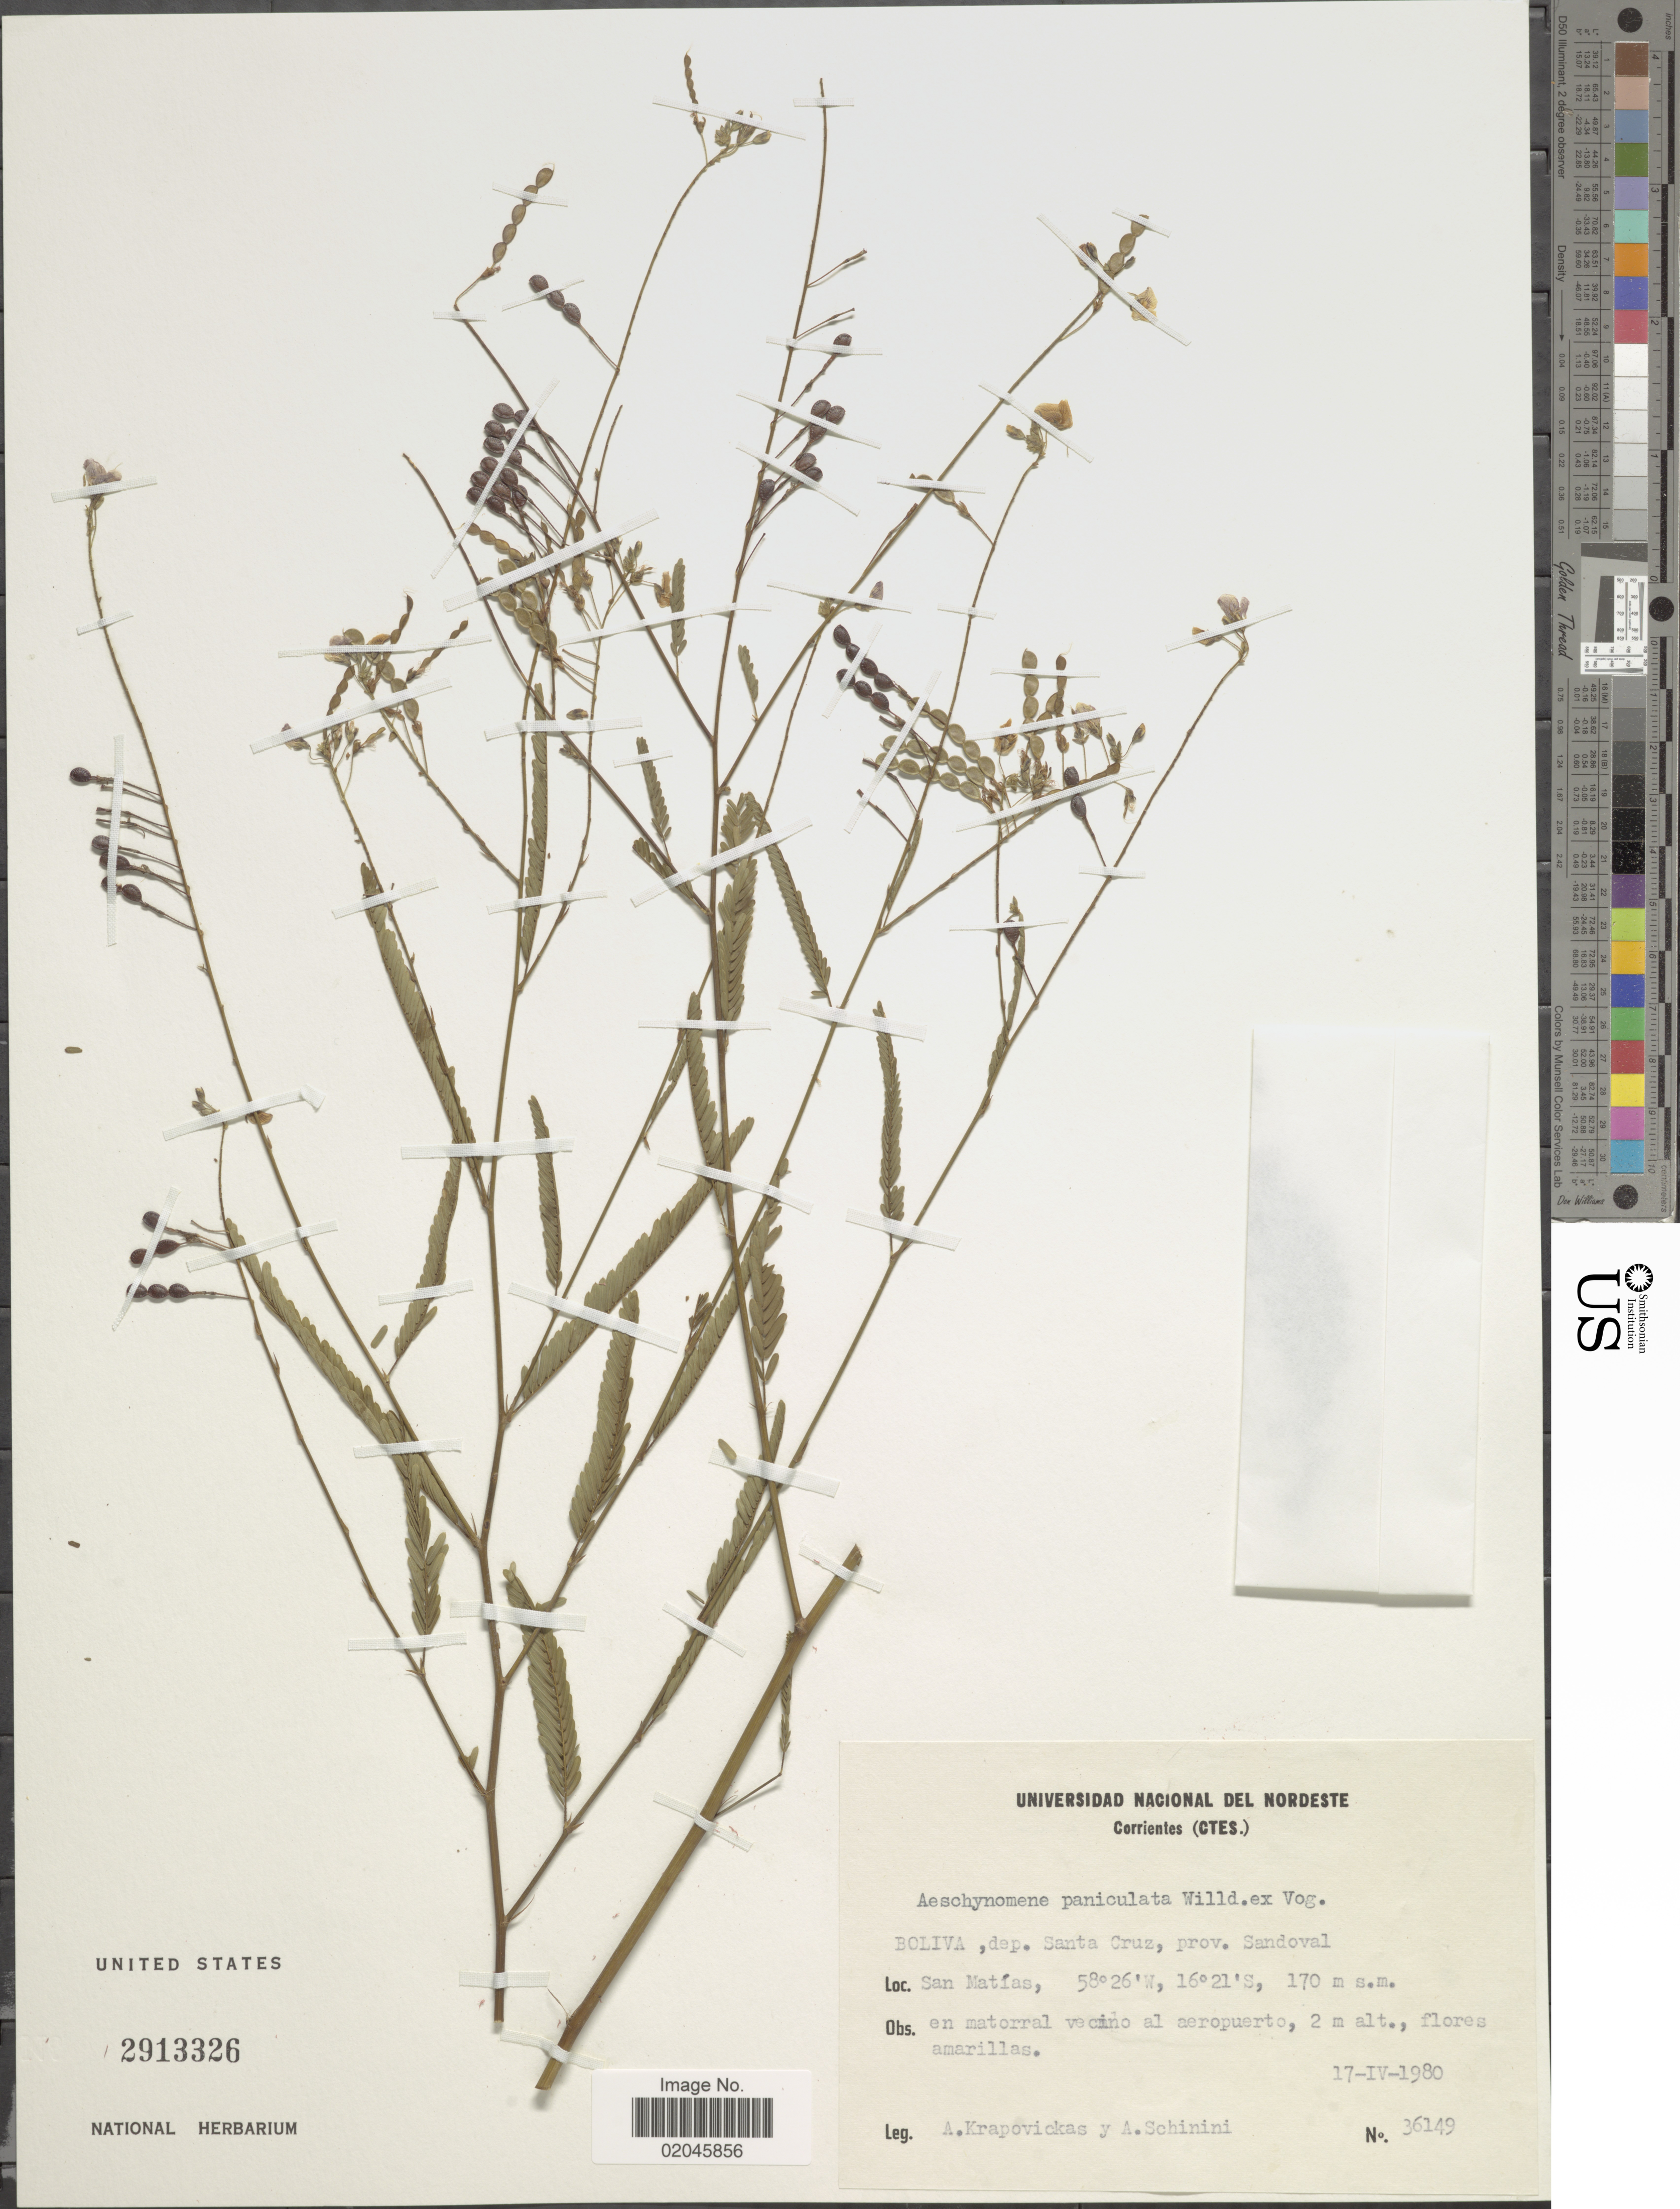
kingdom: Plantae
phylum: Tracheophyta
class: Magnoliopsida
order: Fabales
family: Fabaceae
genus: Aeschynomene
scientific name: Aeschynomene paniculata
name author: Vogel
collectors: A. Krapovickas & A. Schinini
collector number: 36149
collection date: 1980-04-17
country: Bolivia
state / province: Santa Cruz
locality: Prov. Sandoval, San Matias, en matorral vecino al aeropuerto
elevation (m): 170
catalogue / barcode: US 2913326